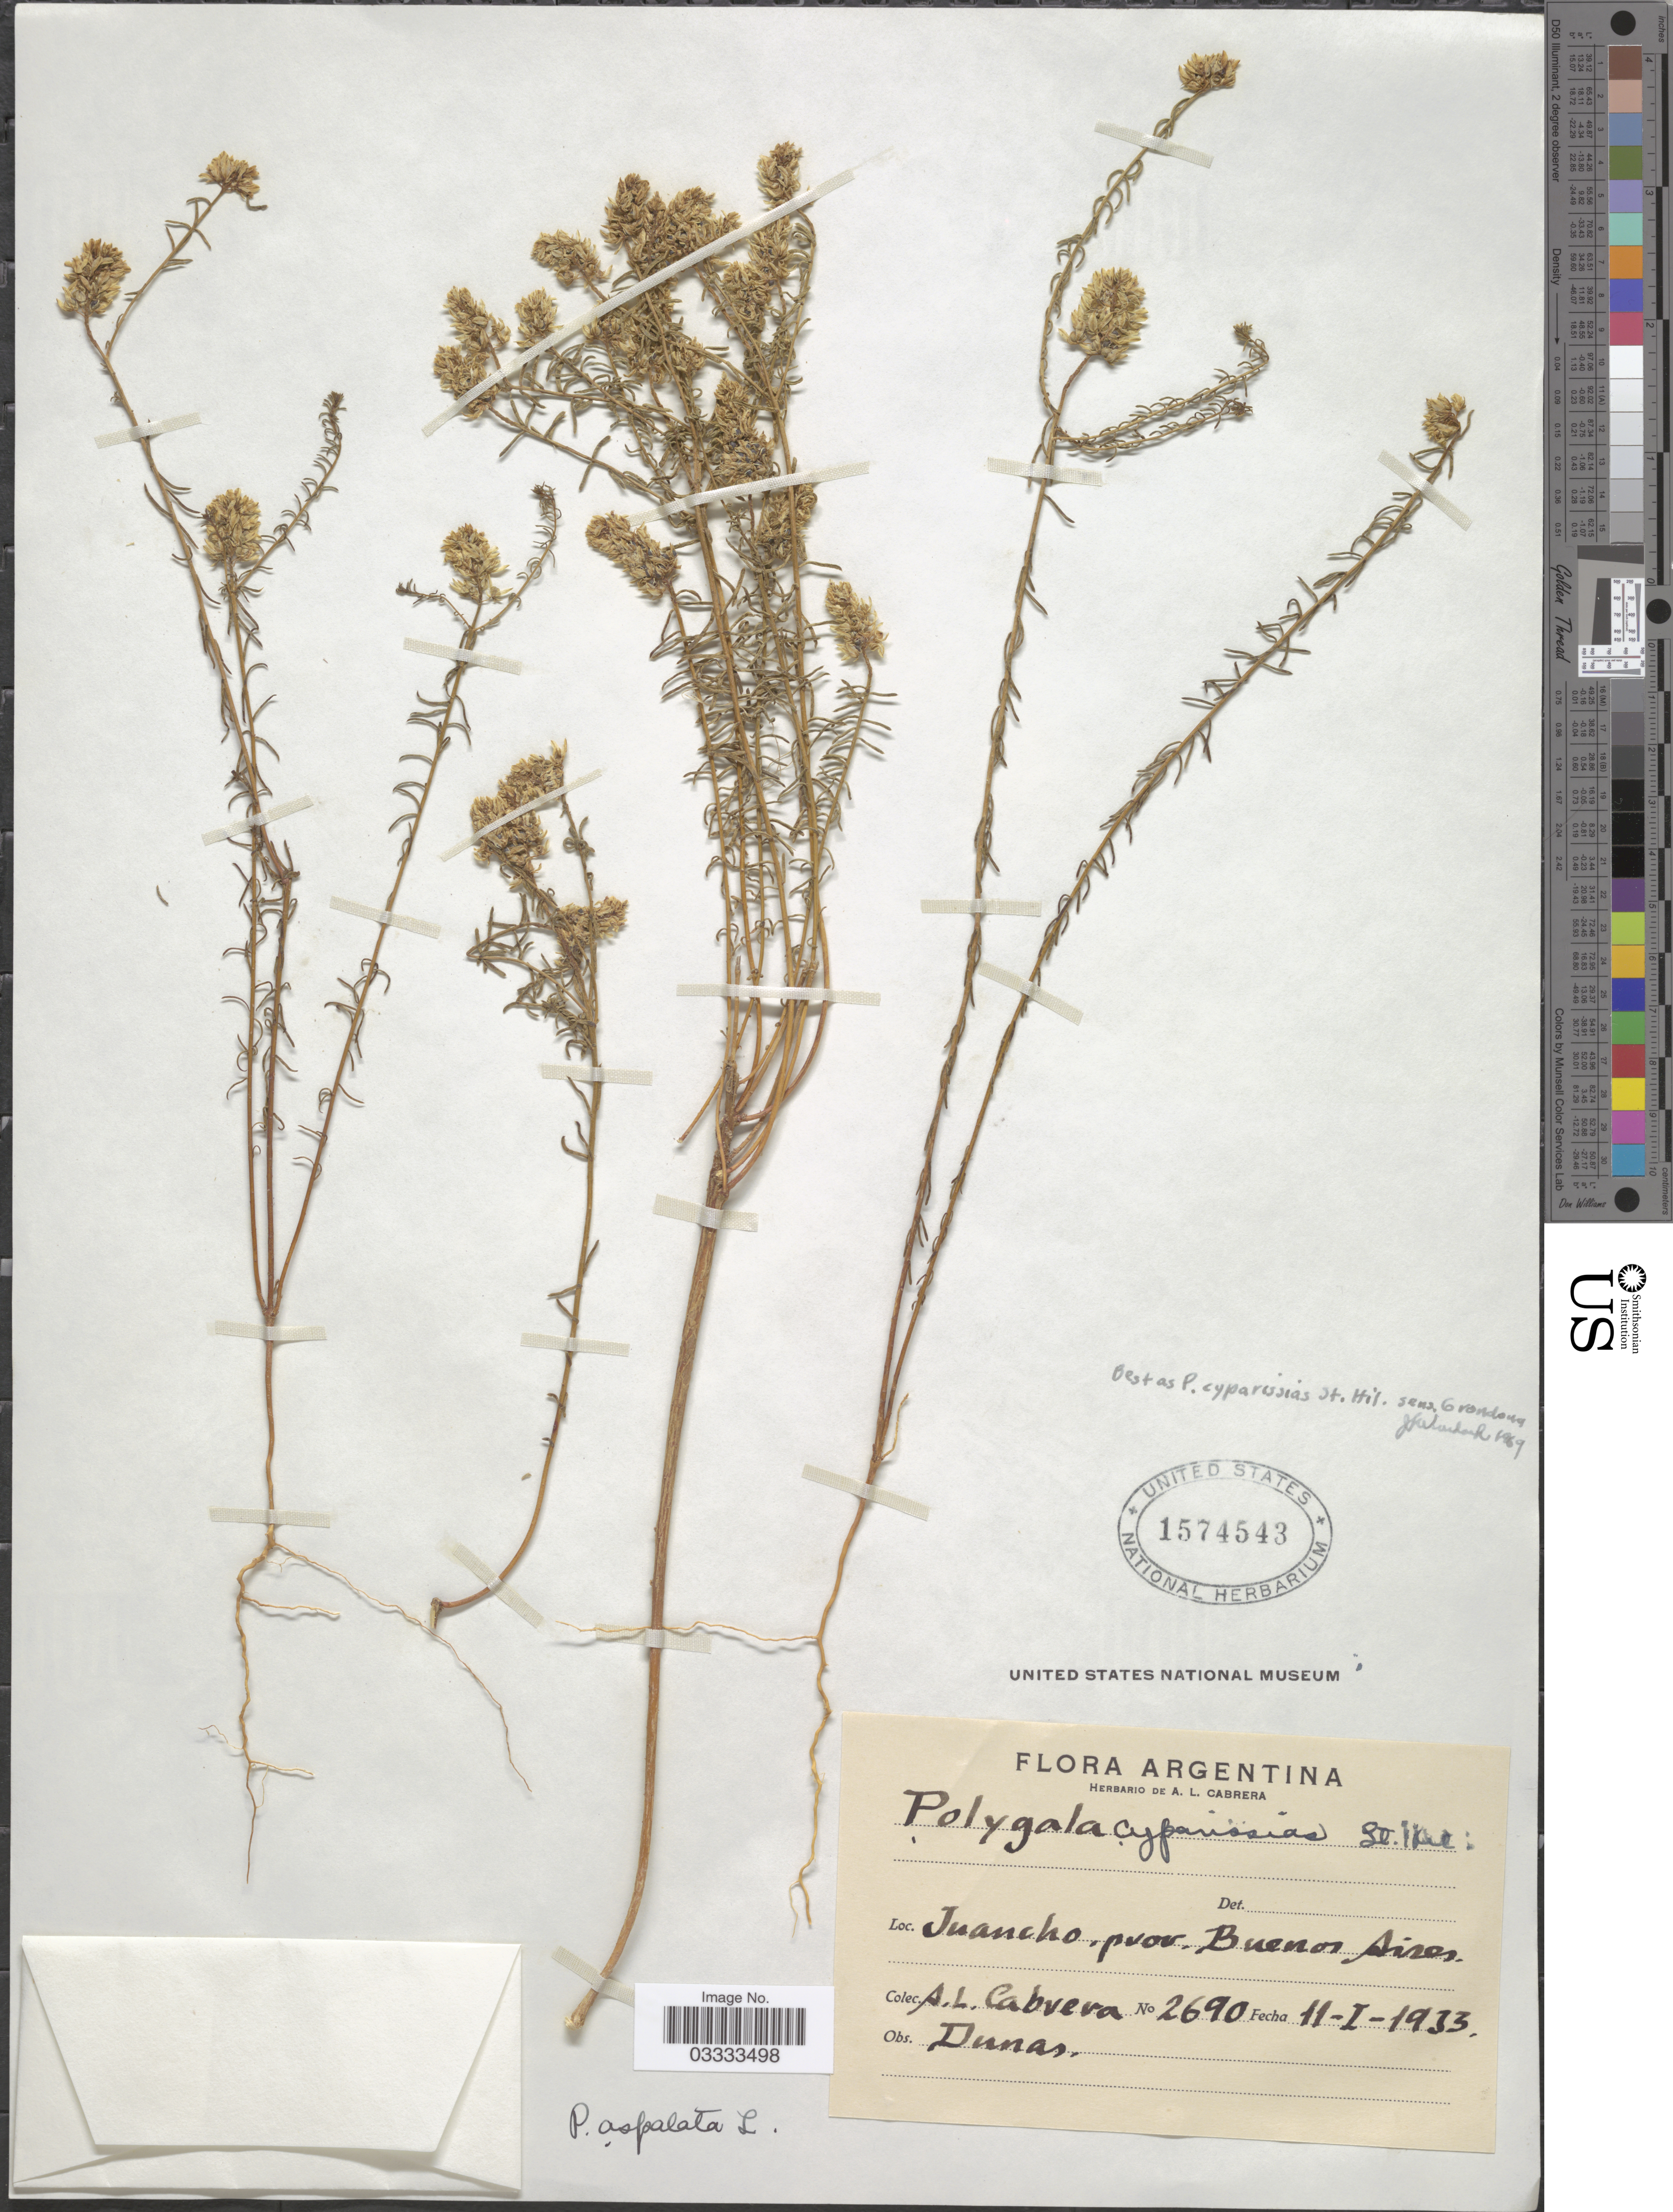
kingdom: Plantae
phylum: Tracheophyta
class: Magnoliopsida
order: Fabales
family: Polygalaceae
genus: Polygala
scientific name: Polygala cyparissias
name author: A. St.-Hil.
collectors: A. L. Cabrera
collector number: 2690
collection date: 1933-01-11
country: Argentina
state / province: Buenos Aires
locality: Juancho.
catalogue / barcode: US 1574543